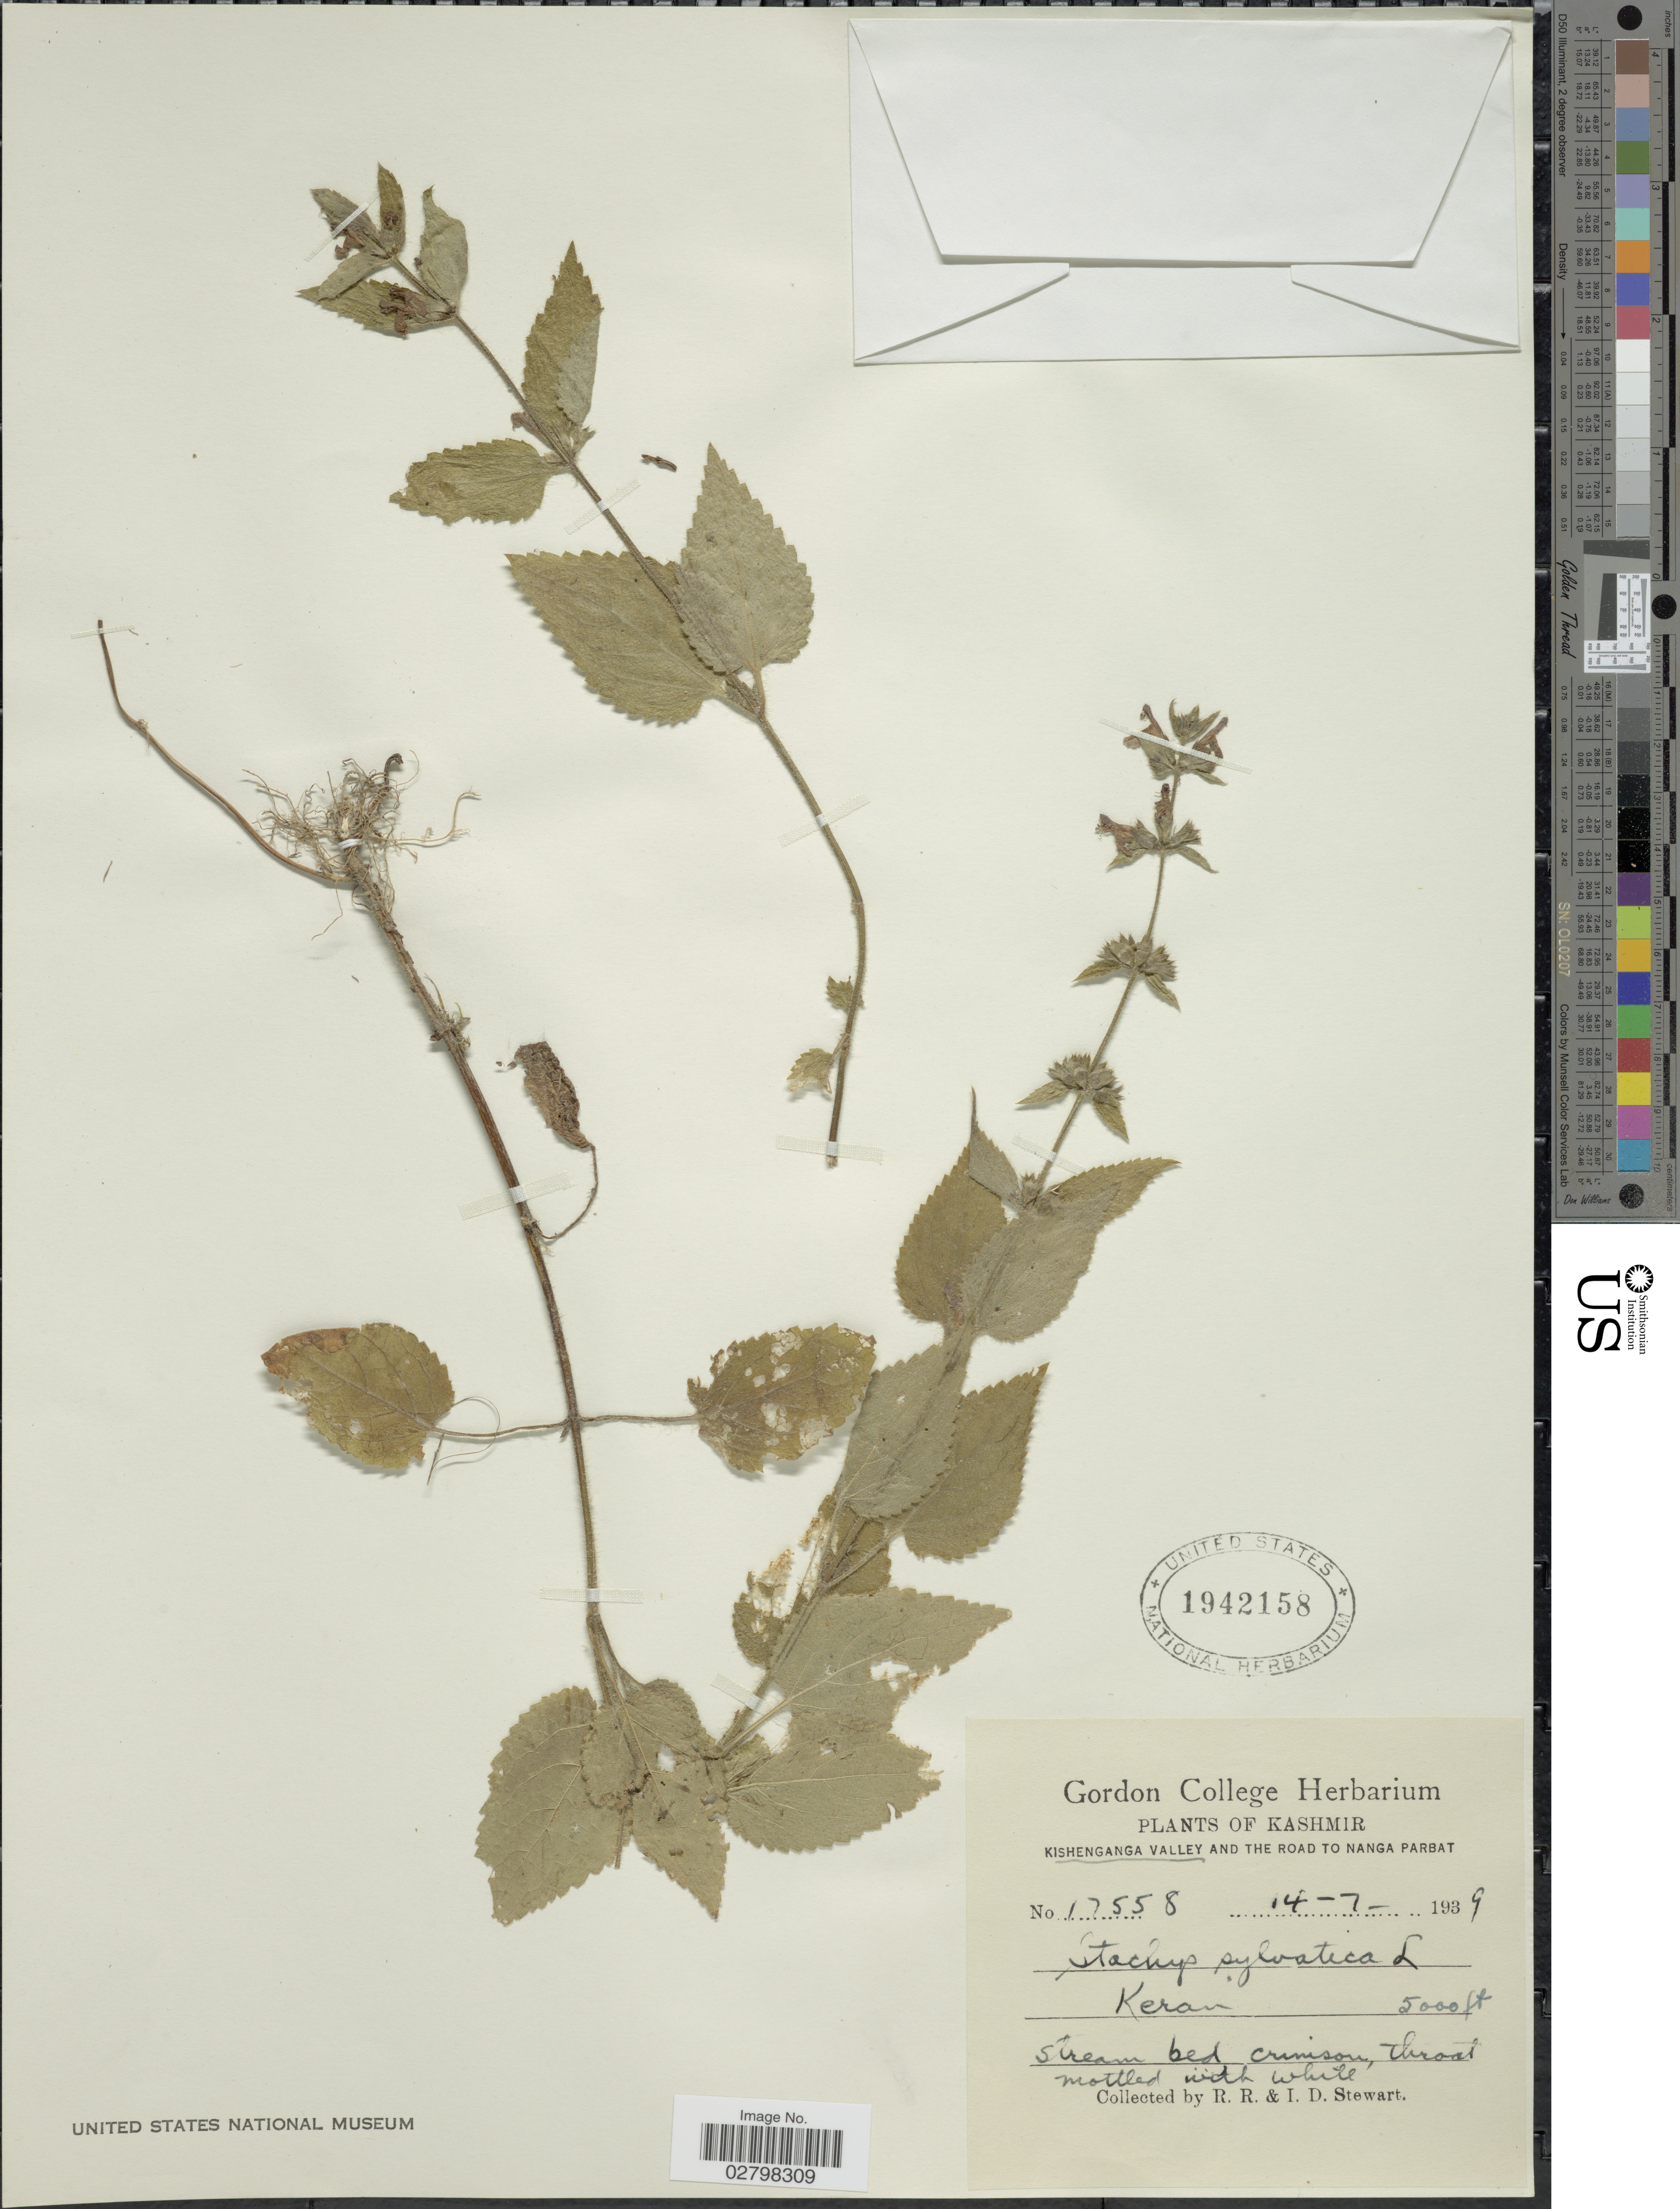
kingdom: Plantae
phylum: Tracheophyta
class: Magnoliopsida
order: Lamiales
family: Lamiaceae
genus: Stachys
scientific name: Stachys sylvatica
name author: L.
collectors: R. R. Stewart & I. Stewart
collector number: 17558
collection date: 1939-07-14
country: Pakistan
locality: Kashmir. Kishenganga Valley and the road to Nanga Parbat. Keran.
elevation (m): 1524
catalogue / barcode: US 1942158